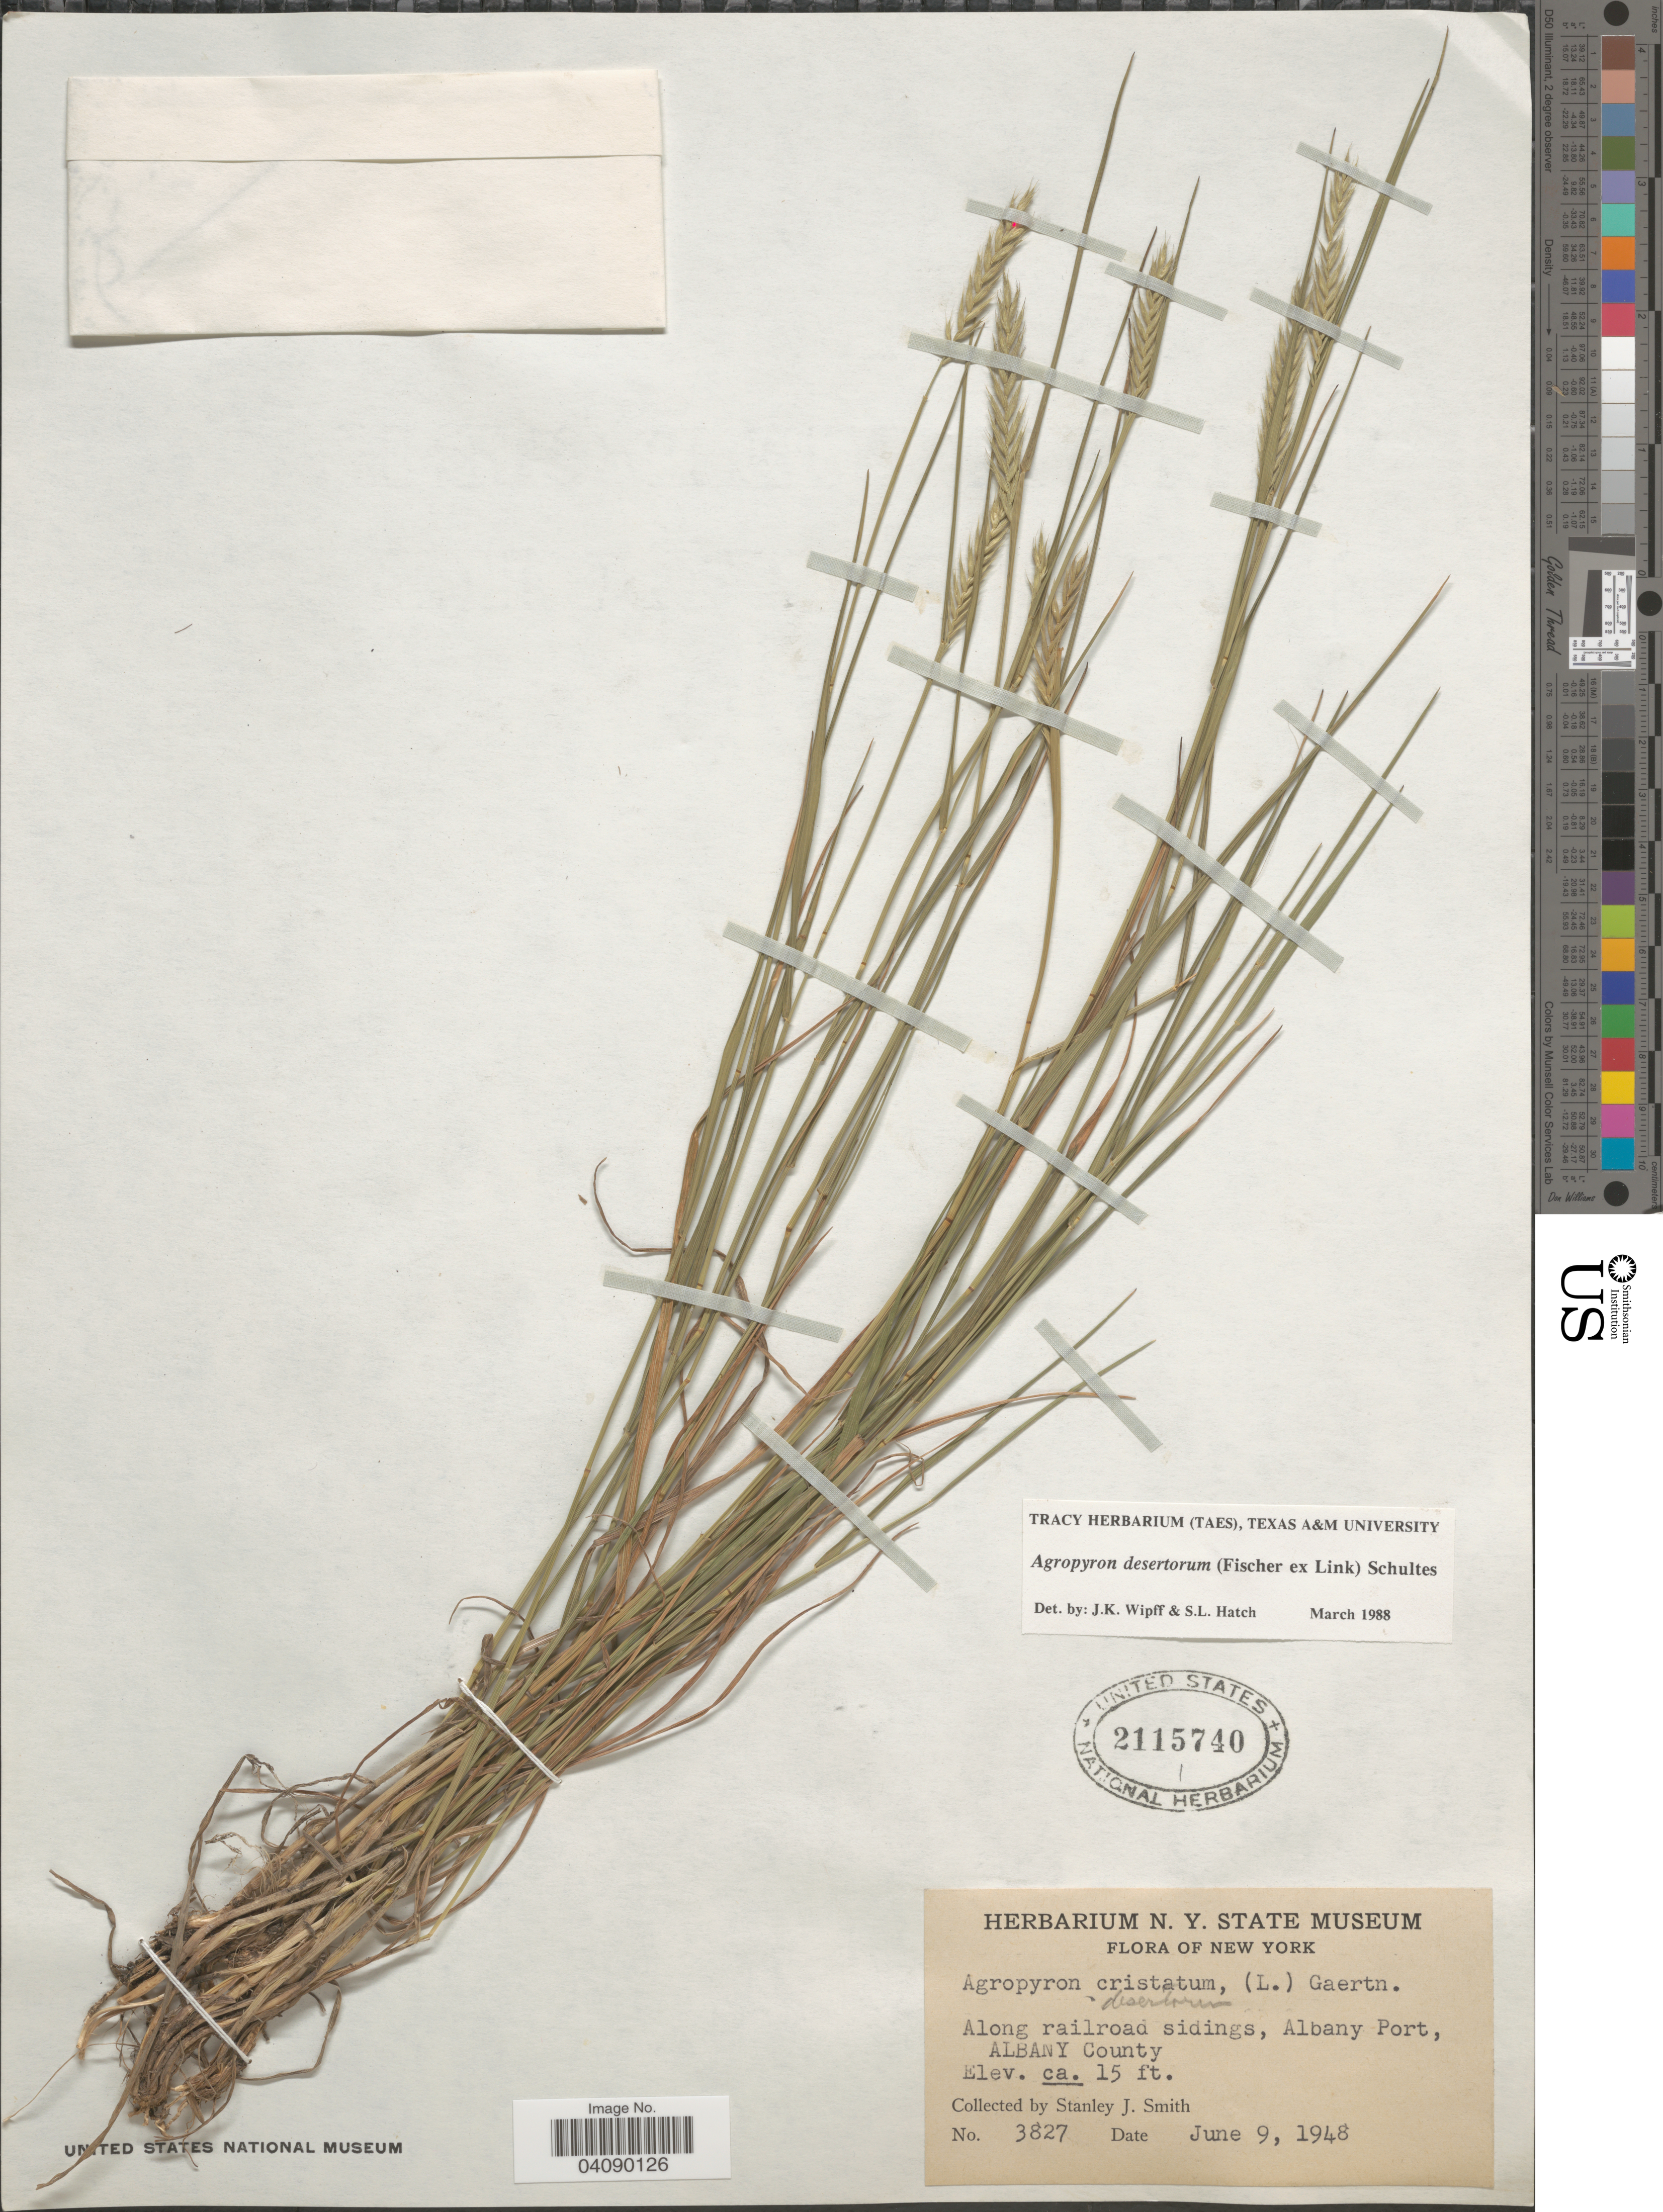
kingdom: Plantae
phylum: Tracheophyta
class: Liliopsida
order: Poales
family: Poaceae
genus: Agropyron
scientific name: Agropyron desertorum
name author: (Fisch. ex Link) Schult.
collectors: S. Smith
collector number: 3827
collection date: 1948-06-09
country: United States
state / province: New York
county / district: Albany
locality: Along railroad sidings, Albany Port, Albany County.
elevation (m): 5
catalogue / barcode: US 2115740